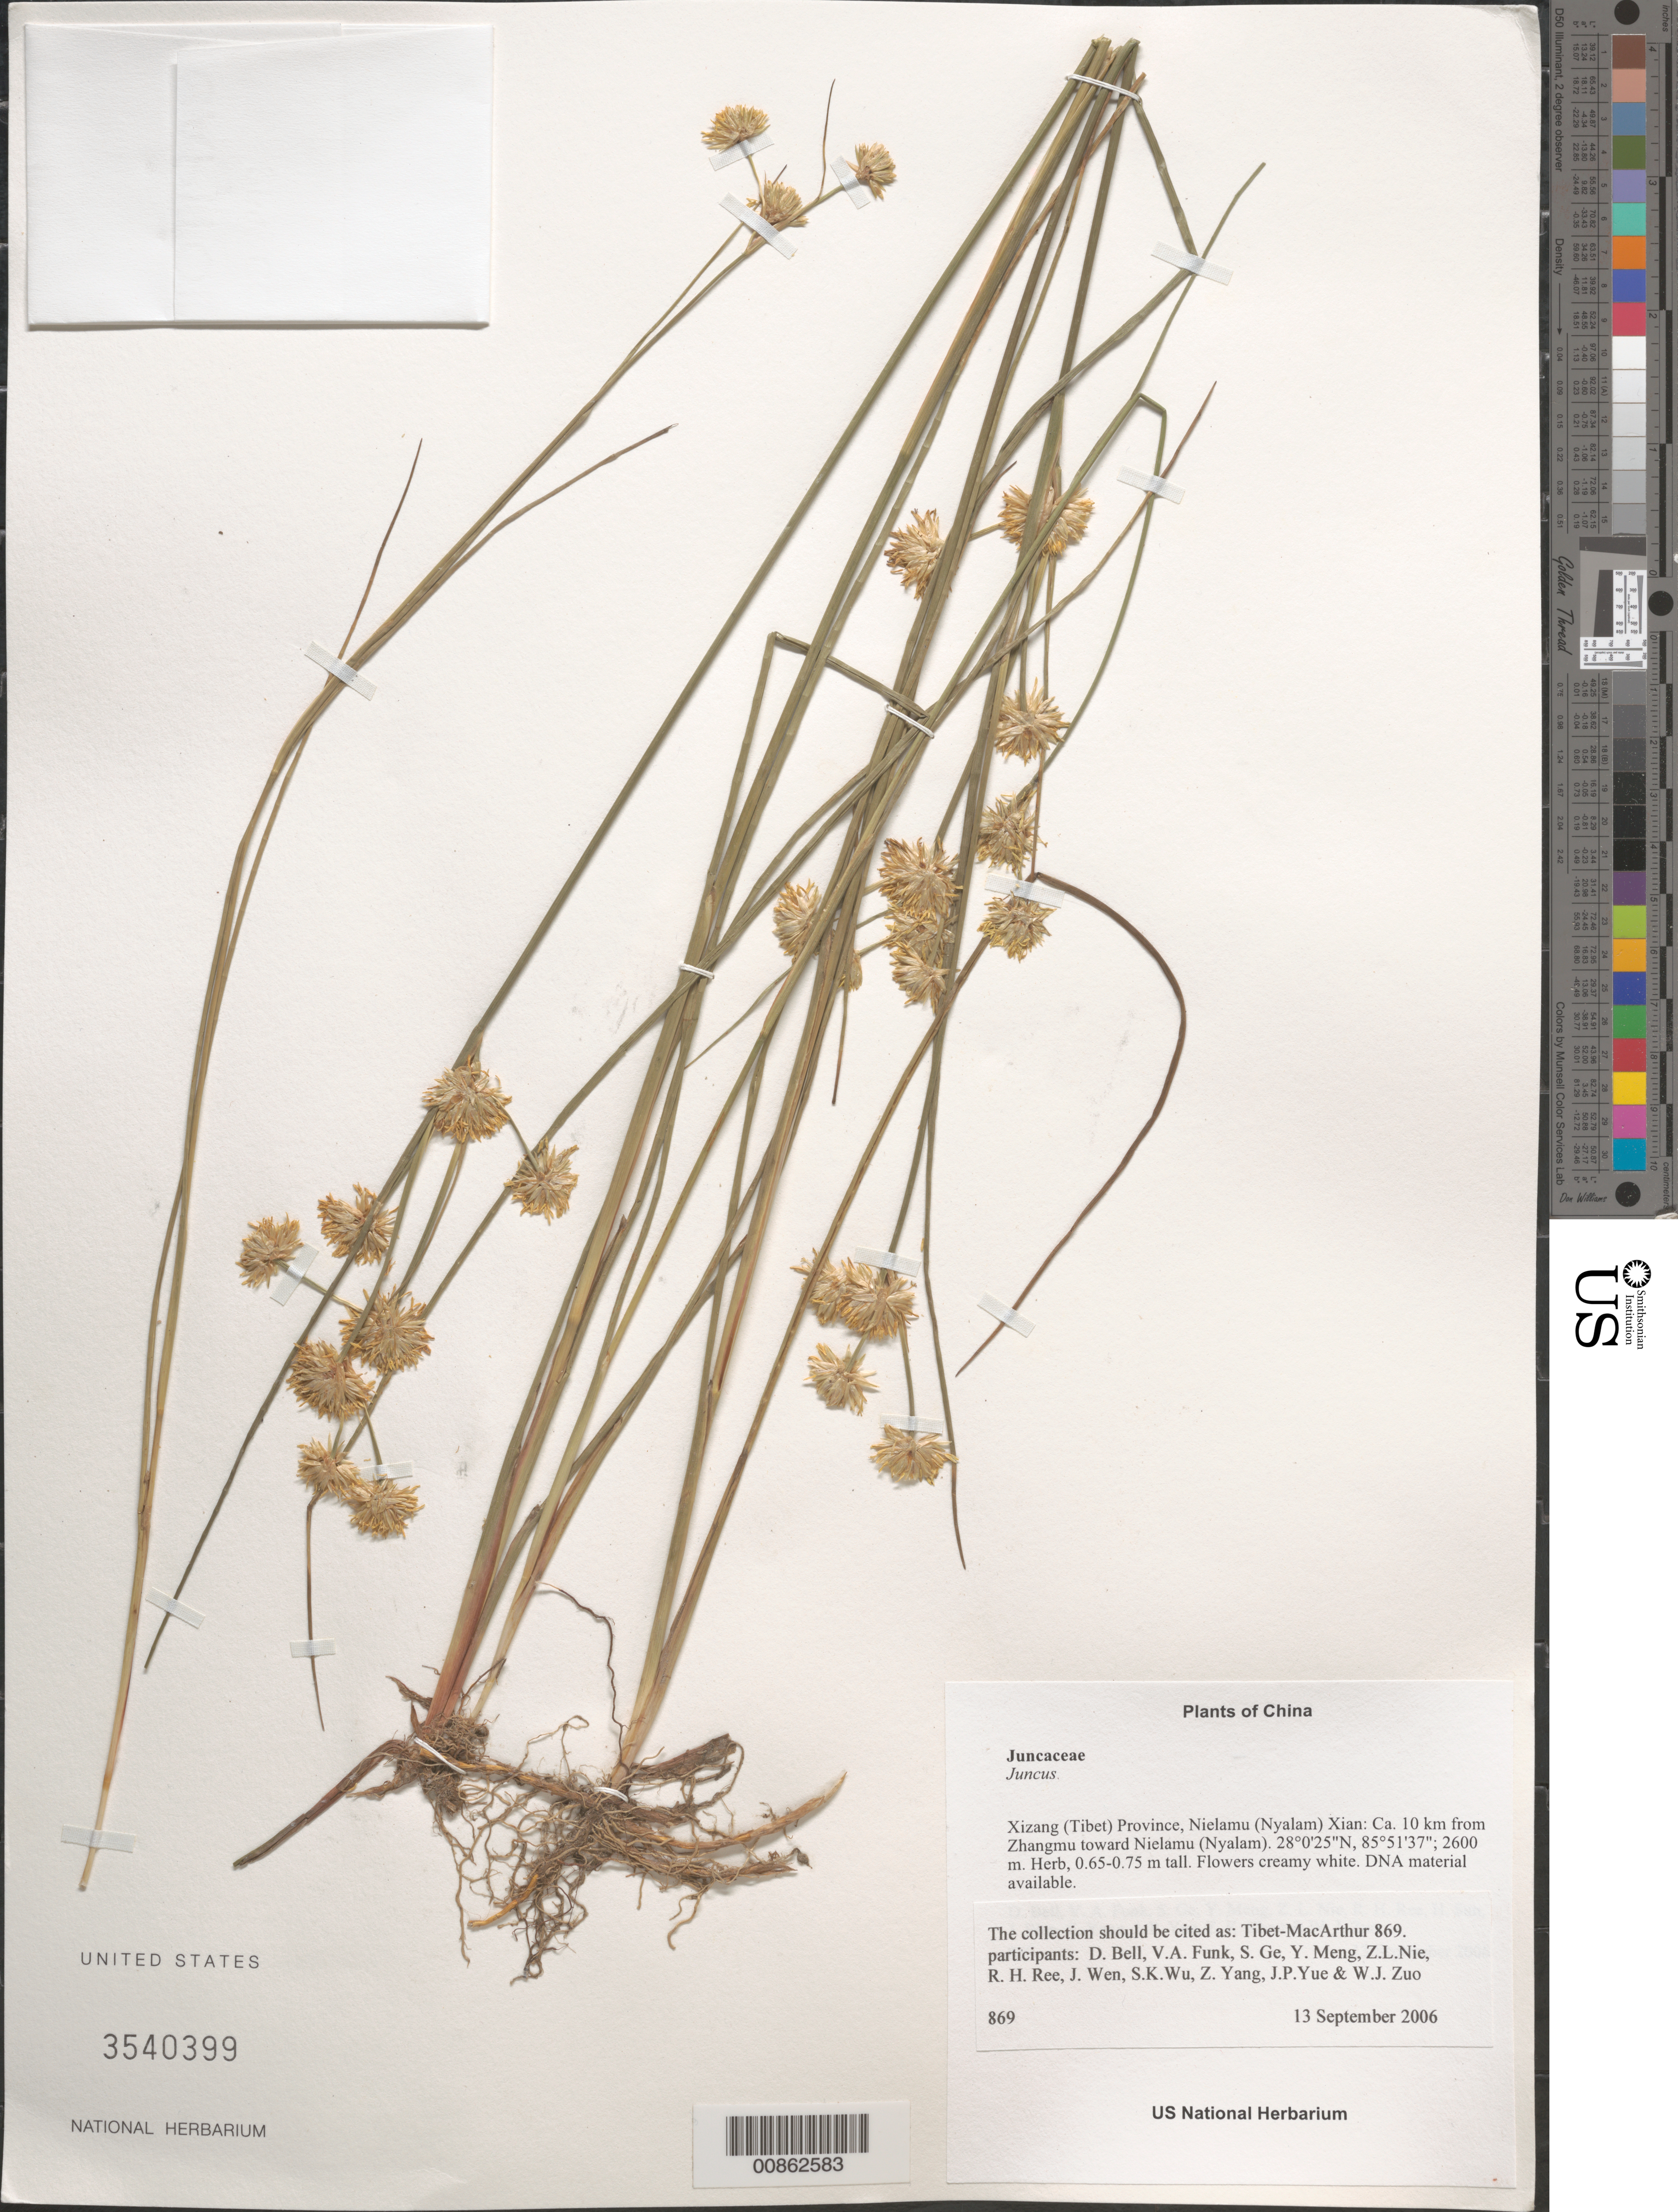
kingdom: Plantae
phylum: Tracheophyta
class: Liliopsida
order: Poales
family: Juncaceae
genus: Juncus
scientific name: Juncus sp.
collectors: Tibet-MacArthur, D. A. Bell, V. Funk, S. Ge, Y. Meng, Z. Nie, R. Ree, H. Sun, J. Wen, Z. Yang, J. Yue, Z. Zhou & W. Zuo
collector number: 869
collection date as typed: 13 Sep 2006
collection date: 2006-09-13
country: China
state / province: Xizang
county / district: Nielamu (Nyalam) Xian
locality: Ca. 10 km from Zhangmu toward Nielamu (Nyalam).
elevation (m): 2600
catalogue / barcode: US 3540399